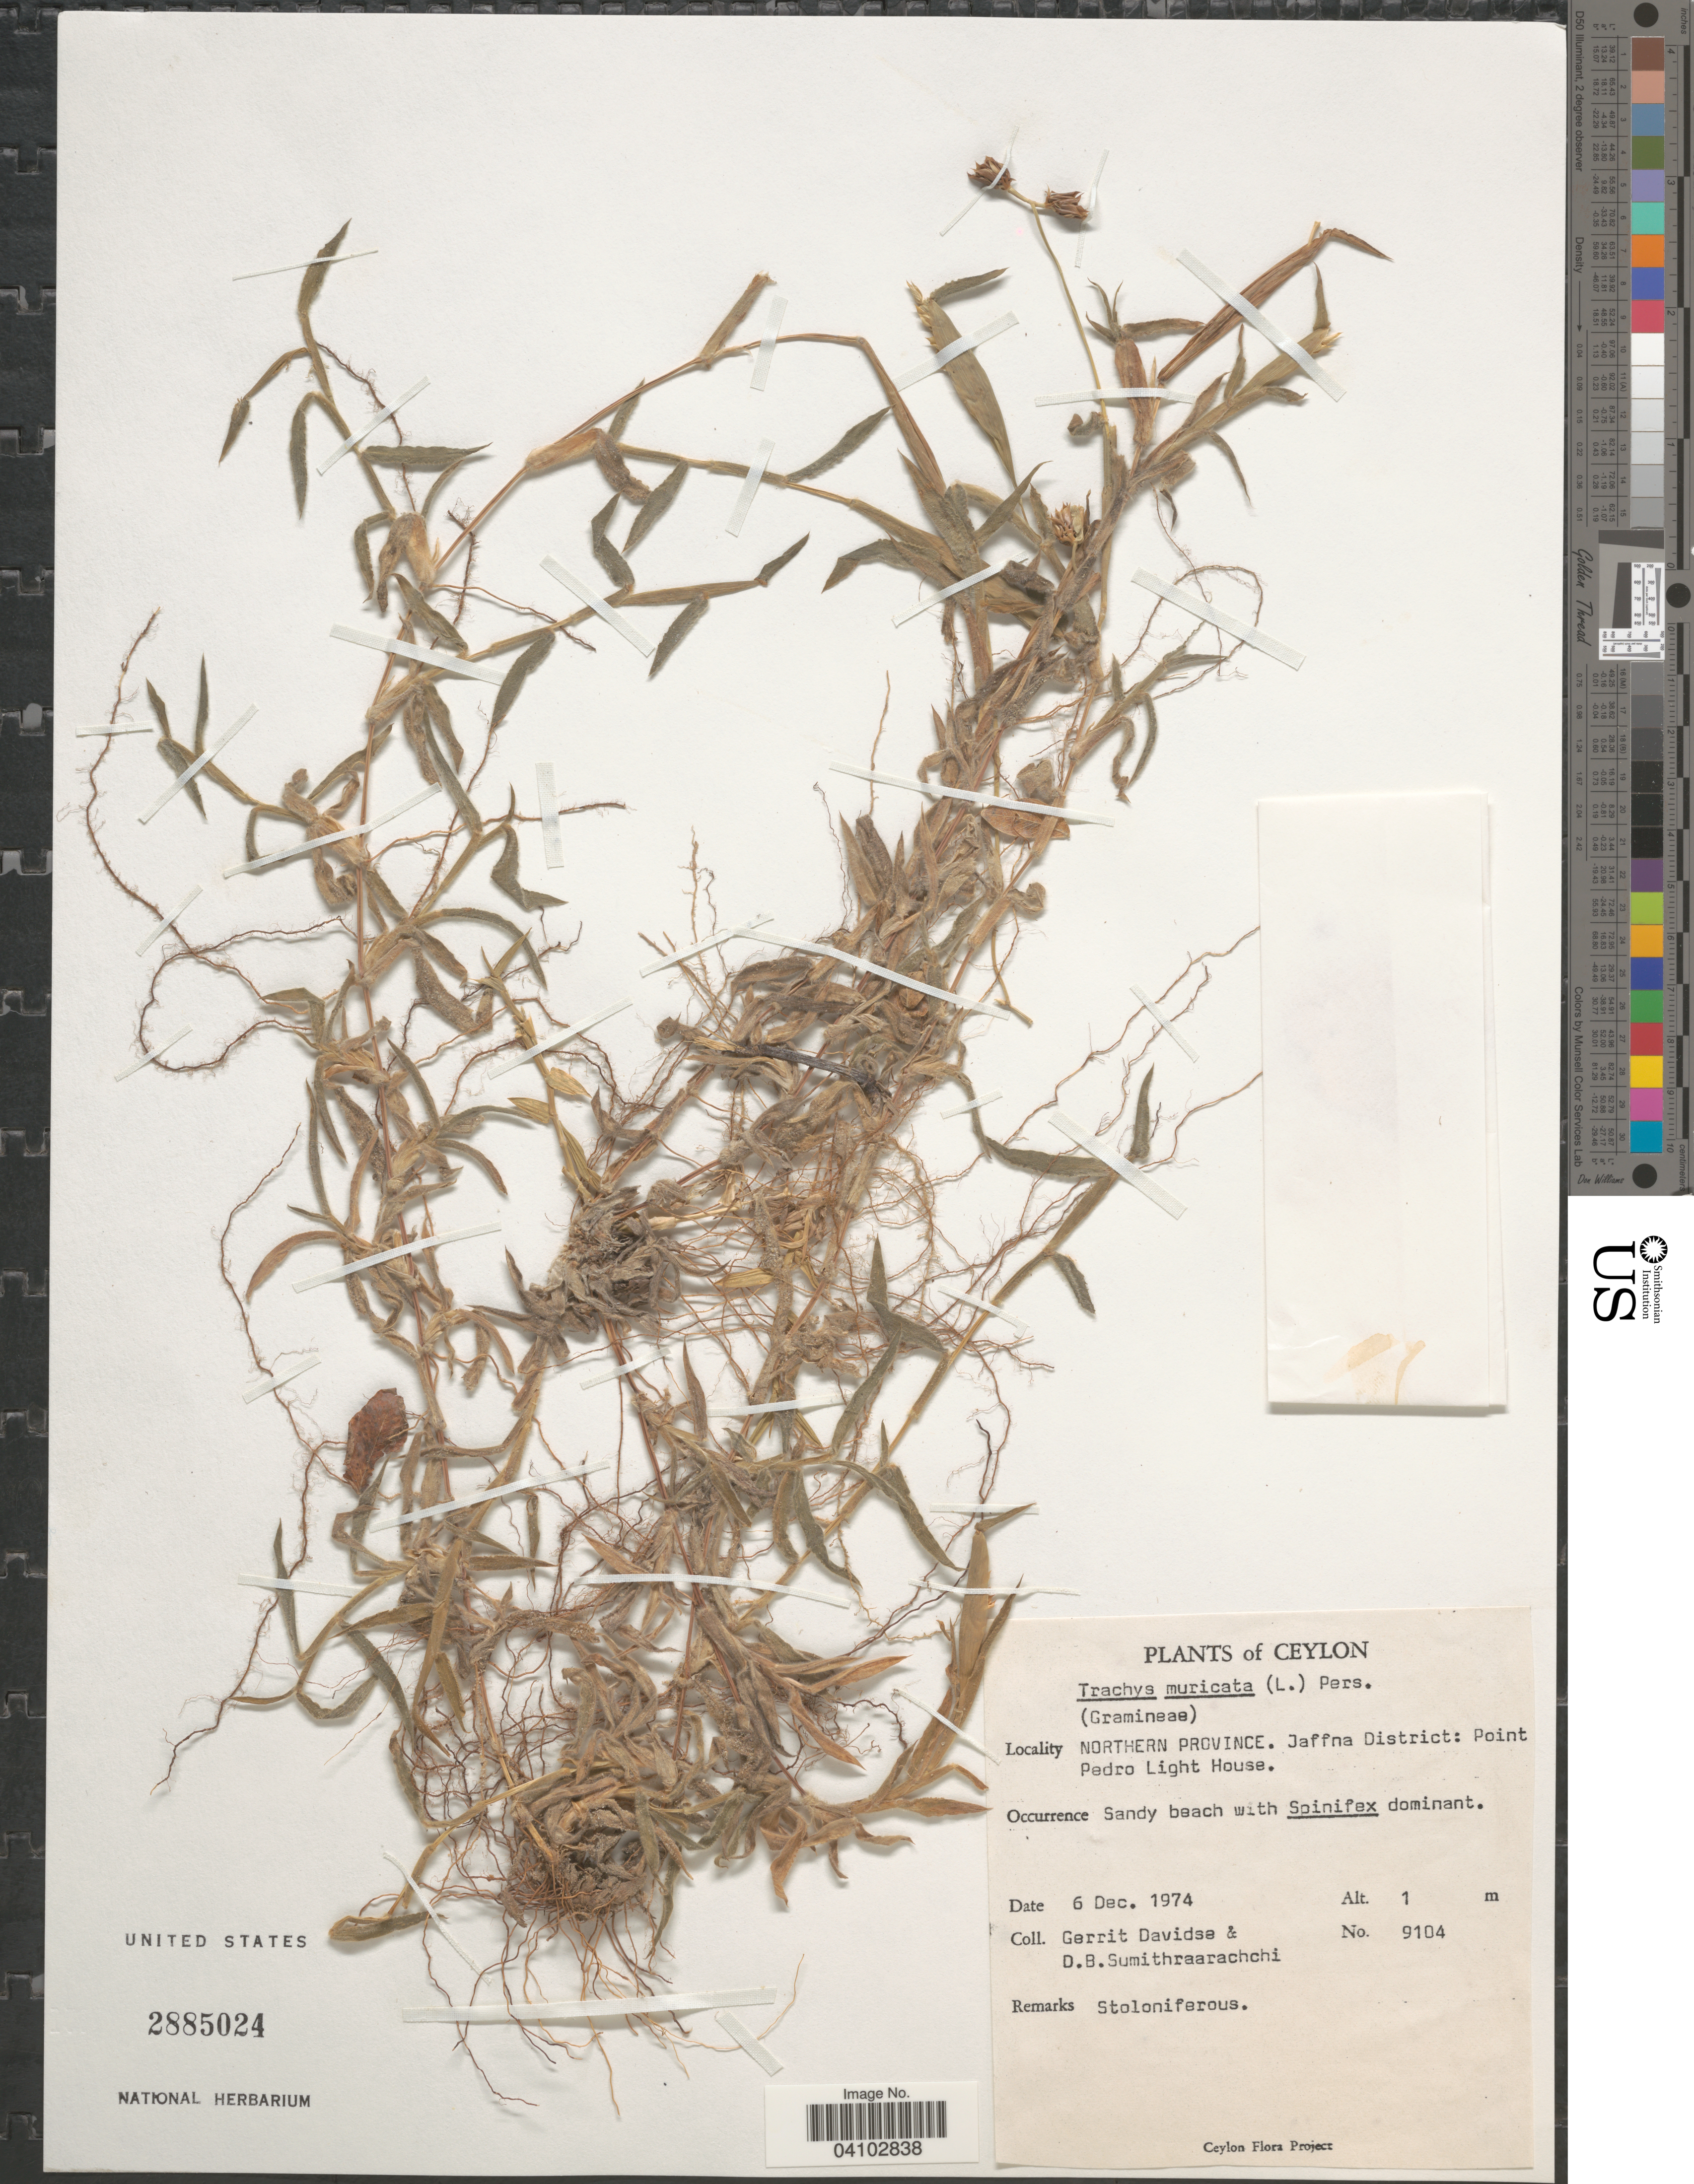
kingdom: Plantae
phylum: Tracheophyta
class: Liliopsida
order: Poales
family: Poaceae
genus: Trachys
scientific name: Trachys muricata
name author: (L.) Pers.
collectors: G. Davidse & D. B. Sumithraarachchi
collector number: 9104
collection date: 1974-12-06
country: Sri Lanka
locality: Ceylon. Northern Province. Jaffna District: Point Pedro Light House.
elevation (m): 1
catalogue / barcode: US 2885024